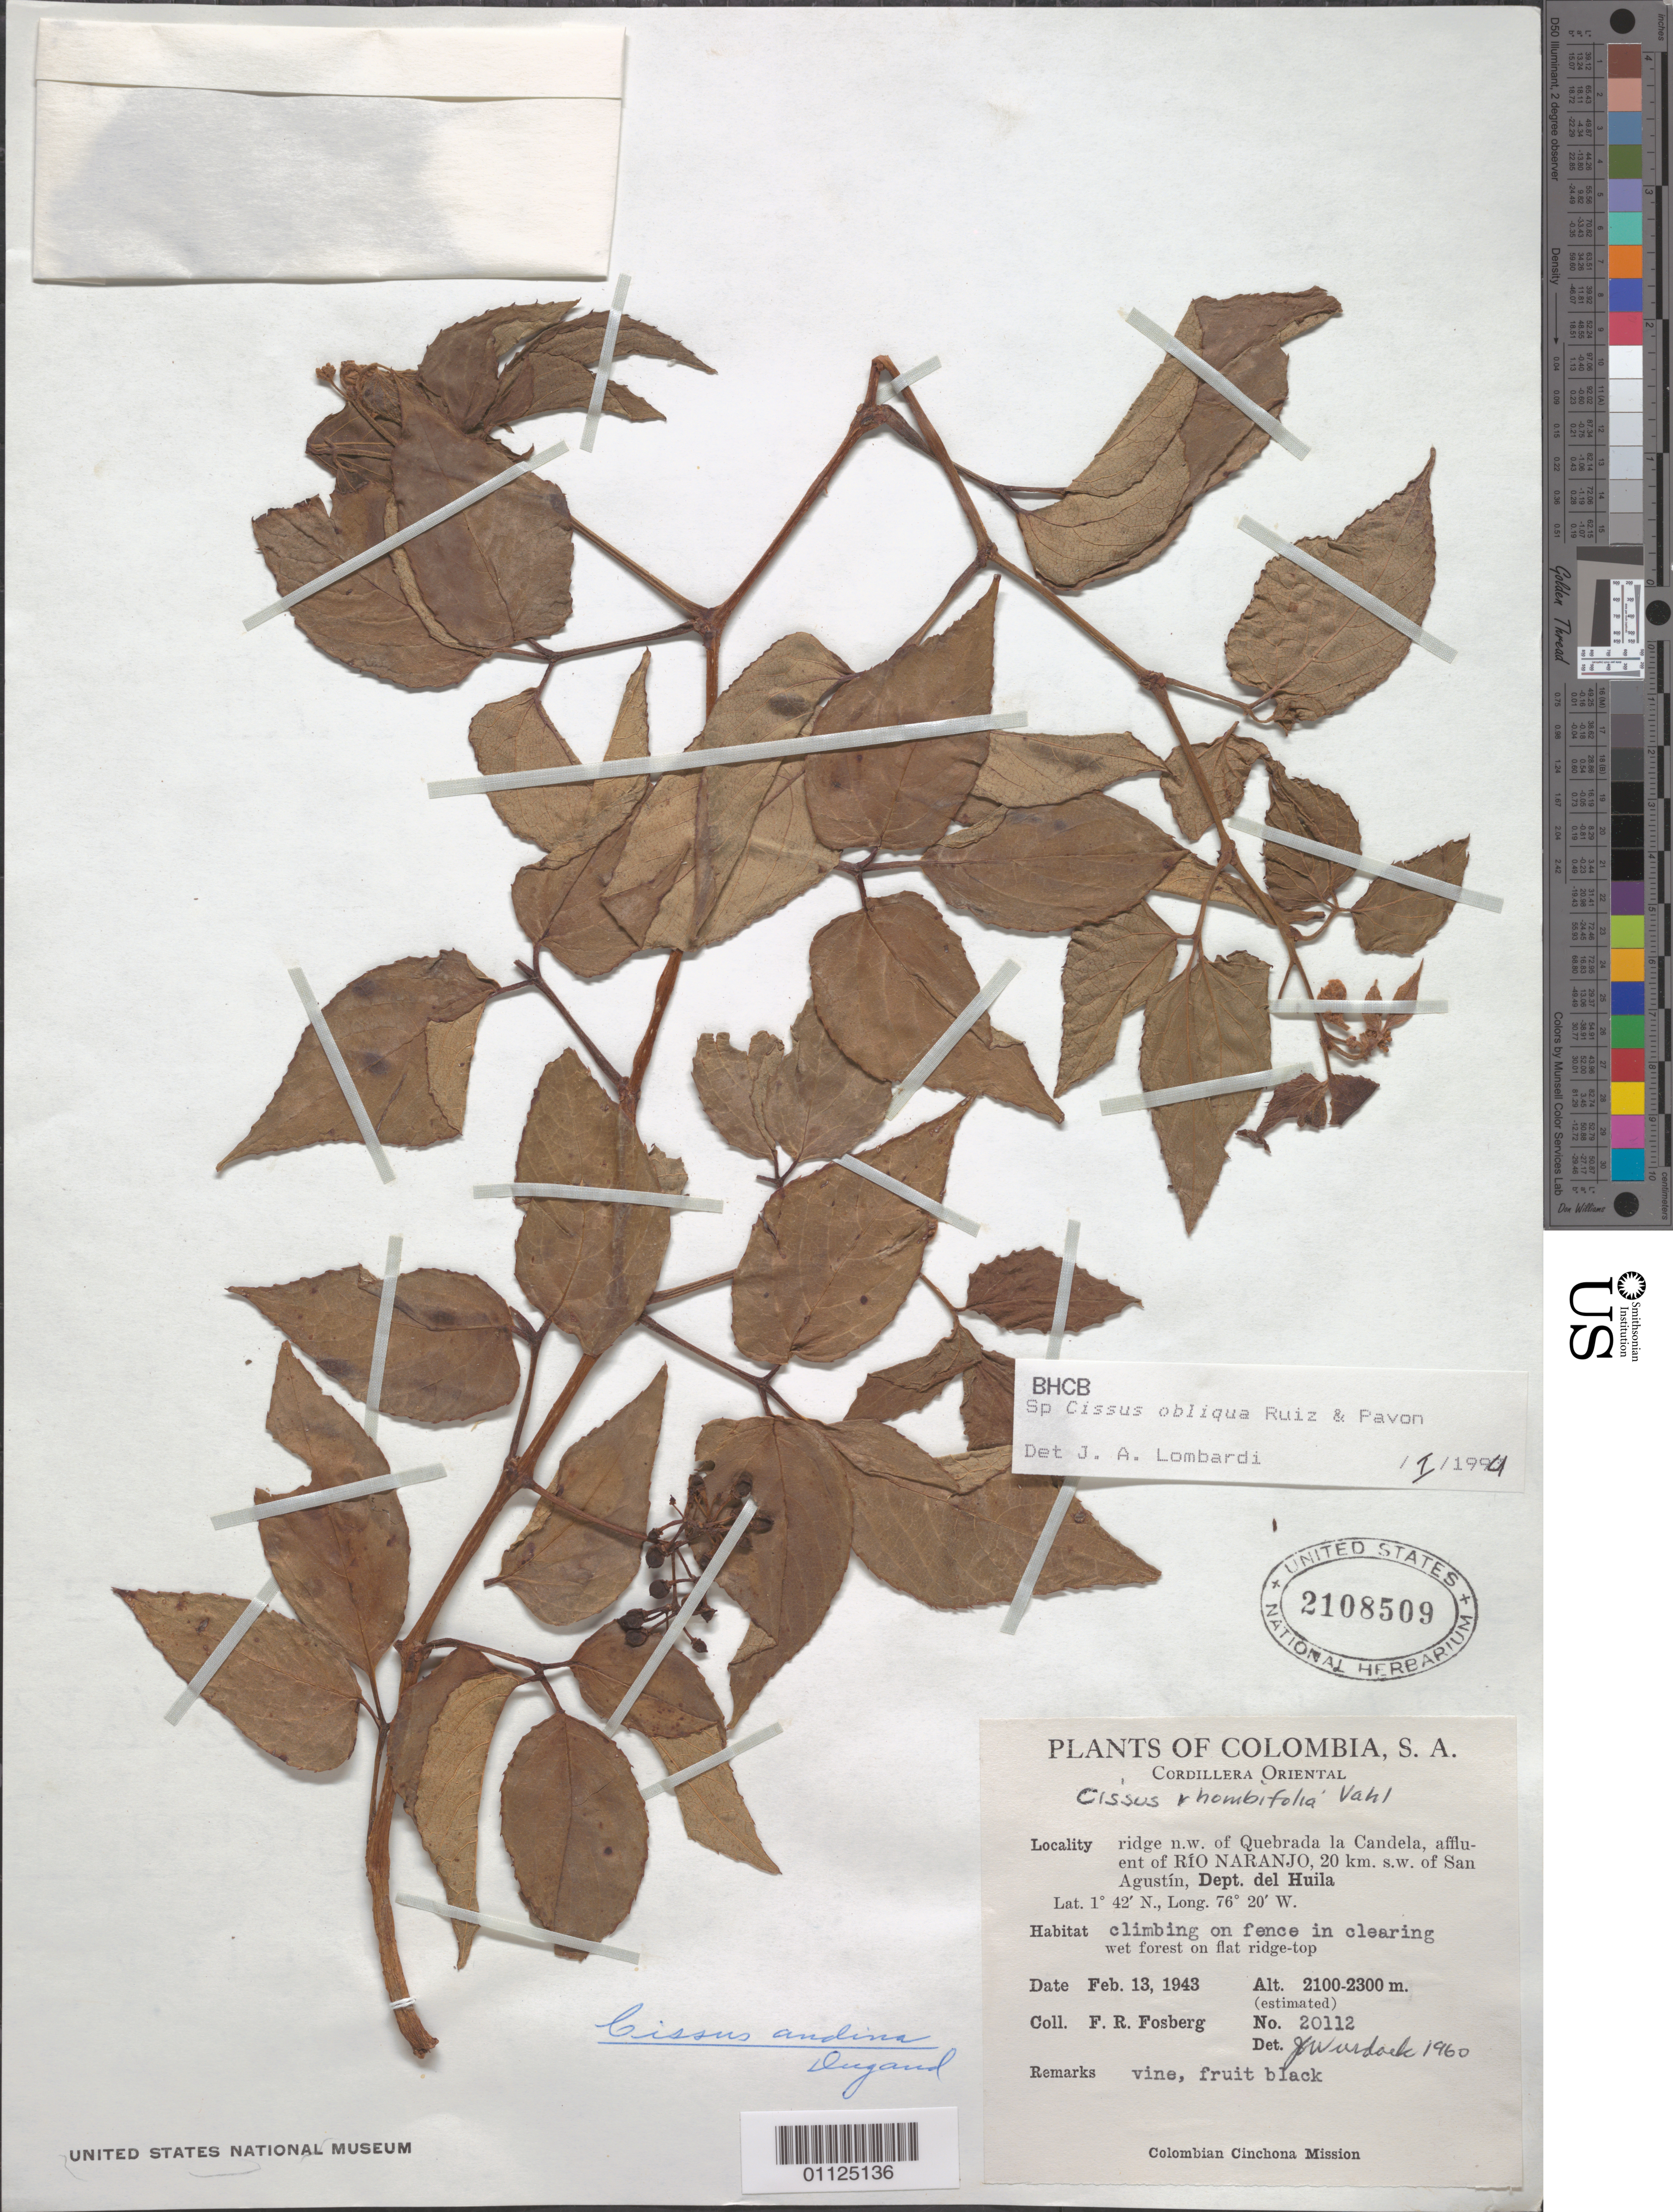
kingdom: Plantae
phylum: Tracheophyta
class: Magnoliopsida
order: Vitales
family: Vitaceae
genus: Cissus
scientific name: Cissus obliqua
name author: Ruiz & Pav.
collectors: F. R. Fosberg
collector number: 20112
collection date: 1943-02-13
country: Colombia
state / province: Huila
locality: Ridge NW of Quebrada la Candela, affluent of Rio Naranjo, 20 km SW of San Agustin. Dept. del Huila.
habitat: Climbing vine on fence in clearing, wet forest on flat ridge-top.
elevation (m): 2100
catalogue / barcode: US 2108509